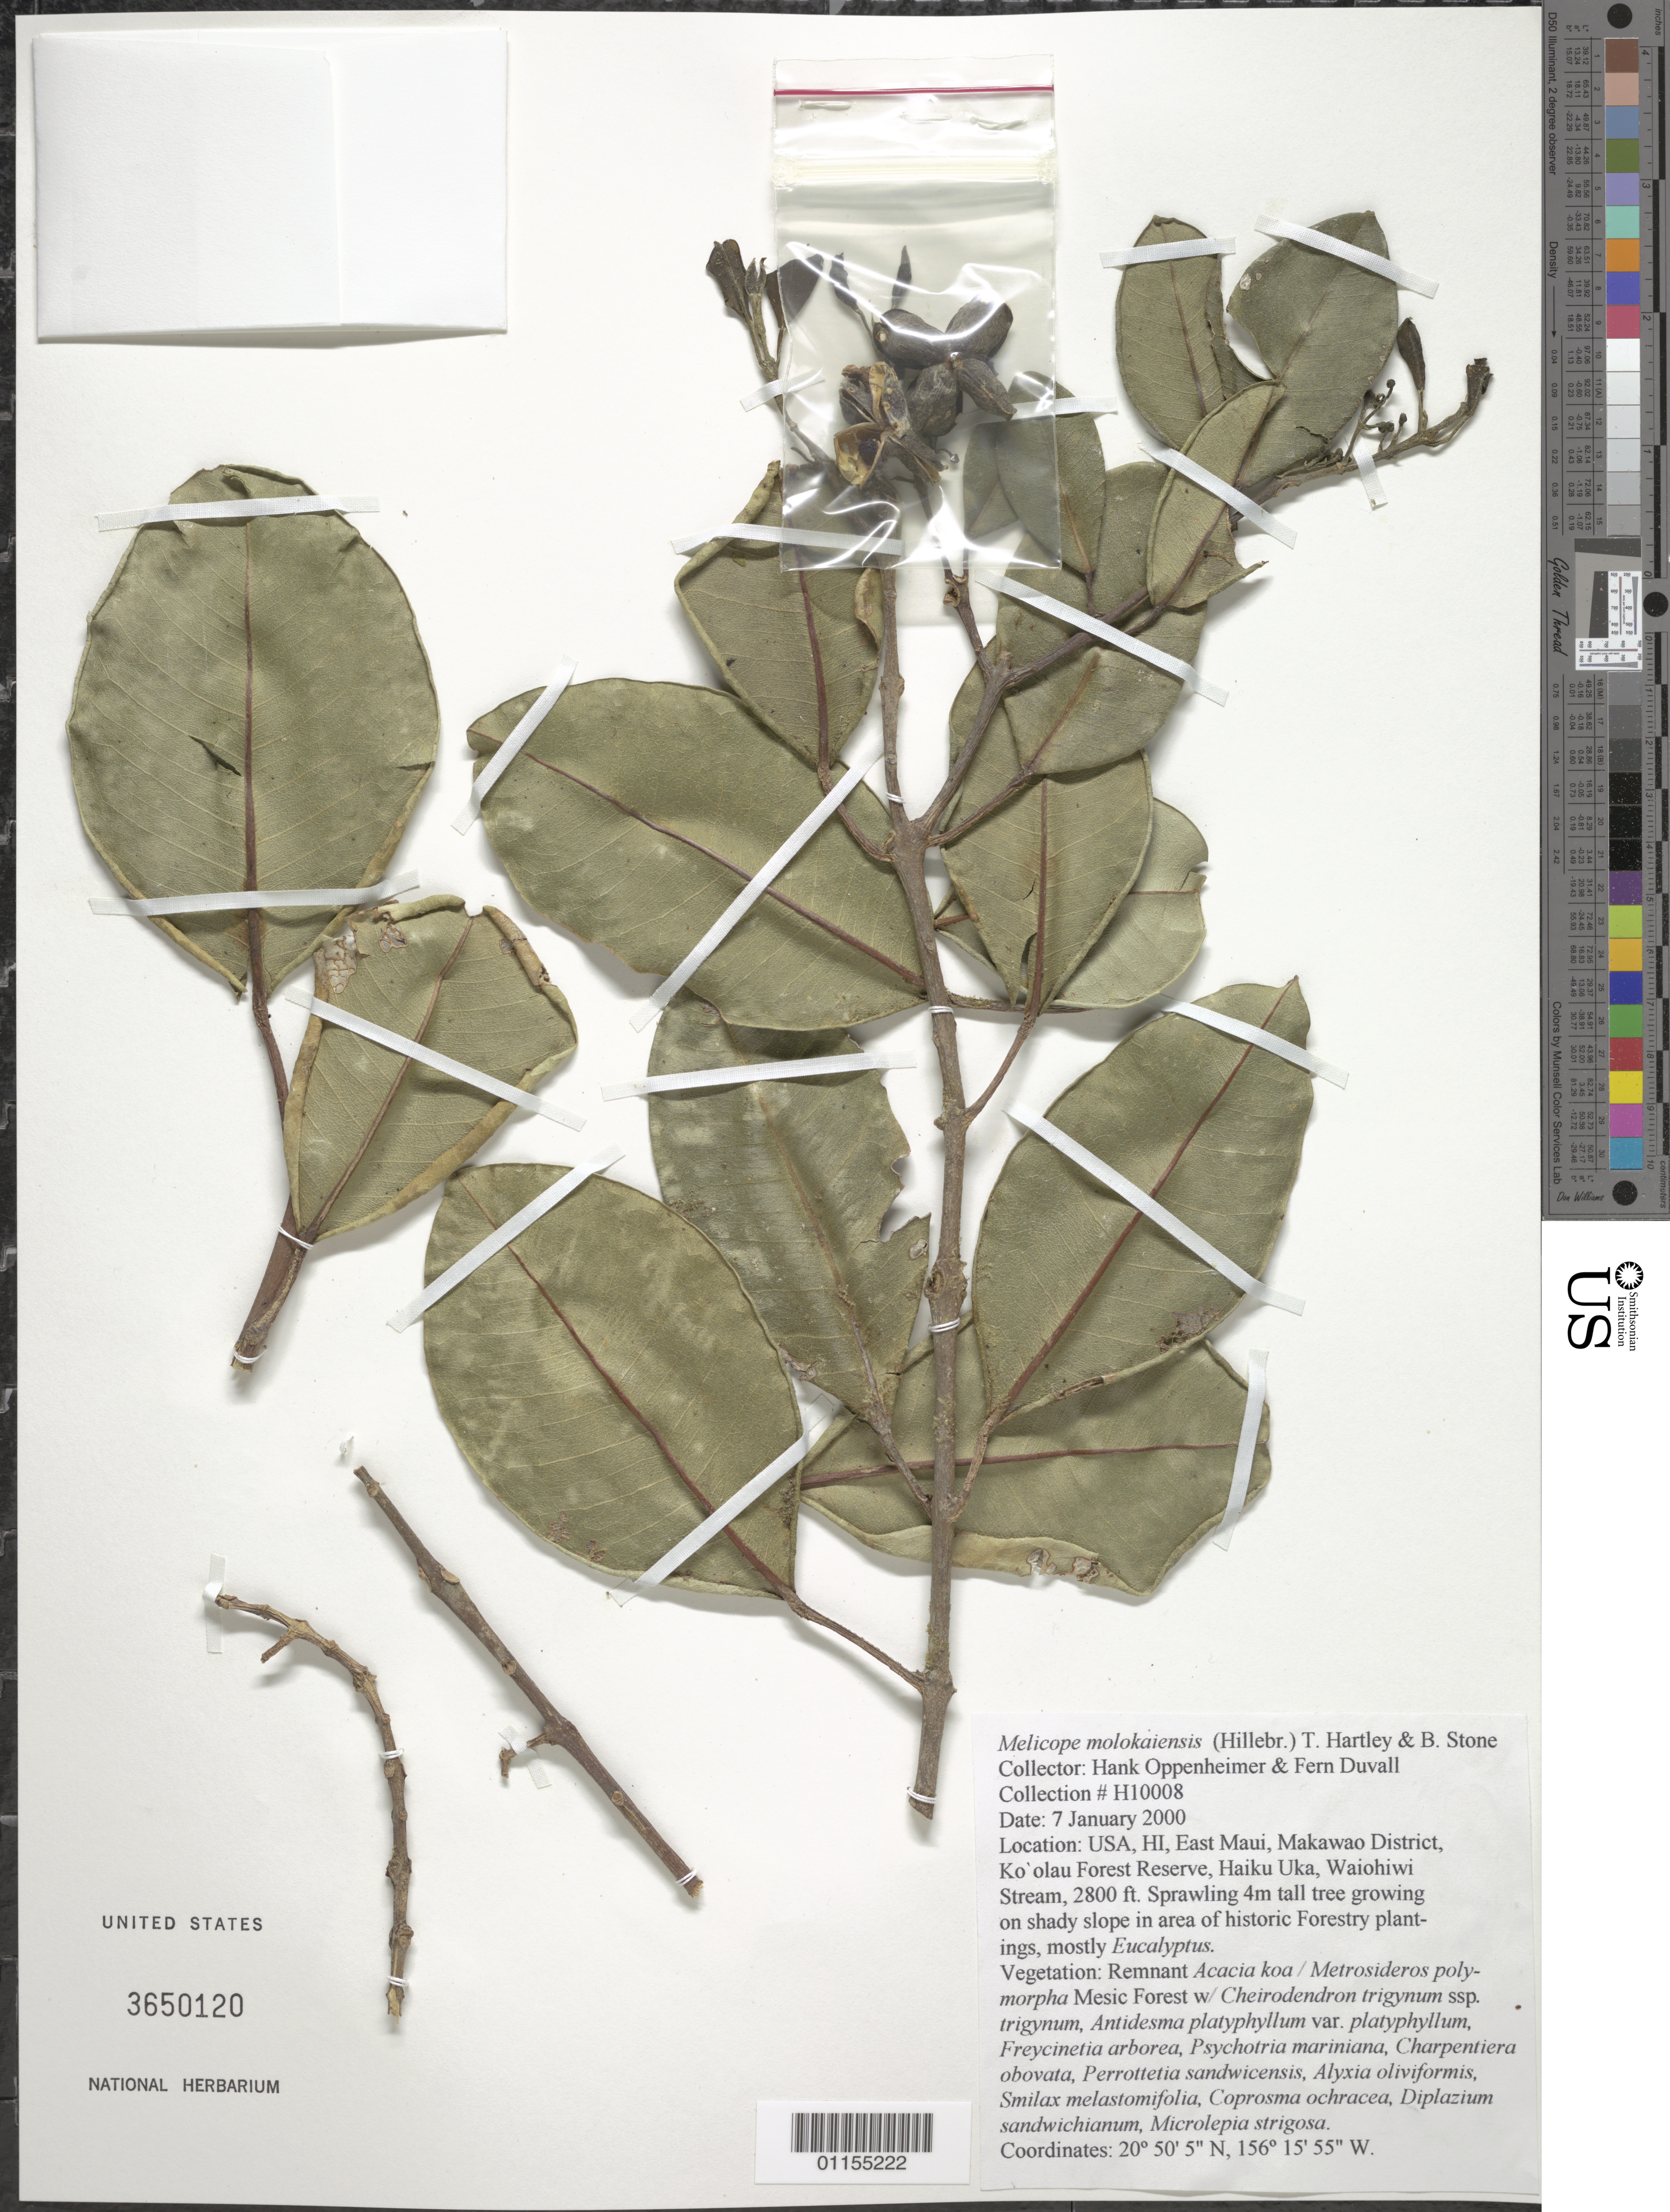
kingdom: Plantae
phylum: Tracheophyta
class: Magnoliopsida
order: Sapindales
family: Rutaceae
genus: Melicope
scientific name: Melicope molokaiensis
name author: (Hillebr.) T.G. Hartley & B.C. Stone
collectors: H. L. Oppenheimer & F. Duvall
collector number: H10008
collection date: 2000-01-07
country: United States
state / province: Hawaii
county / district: Maui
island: Maui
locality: East Maui, Makawao District, Ko'olau Forest Reserve, Haiku Uka, Waiohiwi Stream.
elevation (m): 853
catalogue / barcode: US 3650120